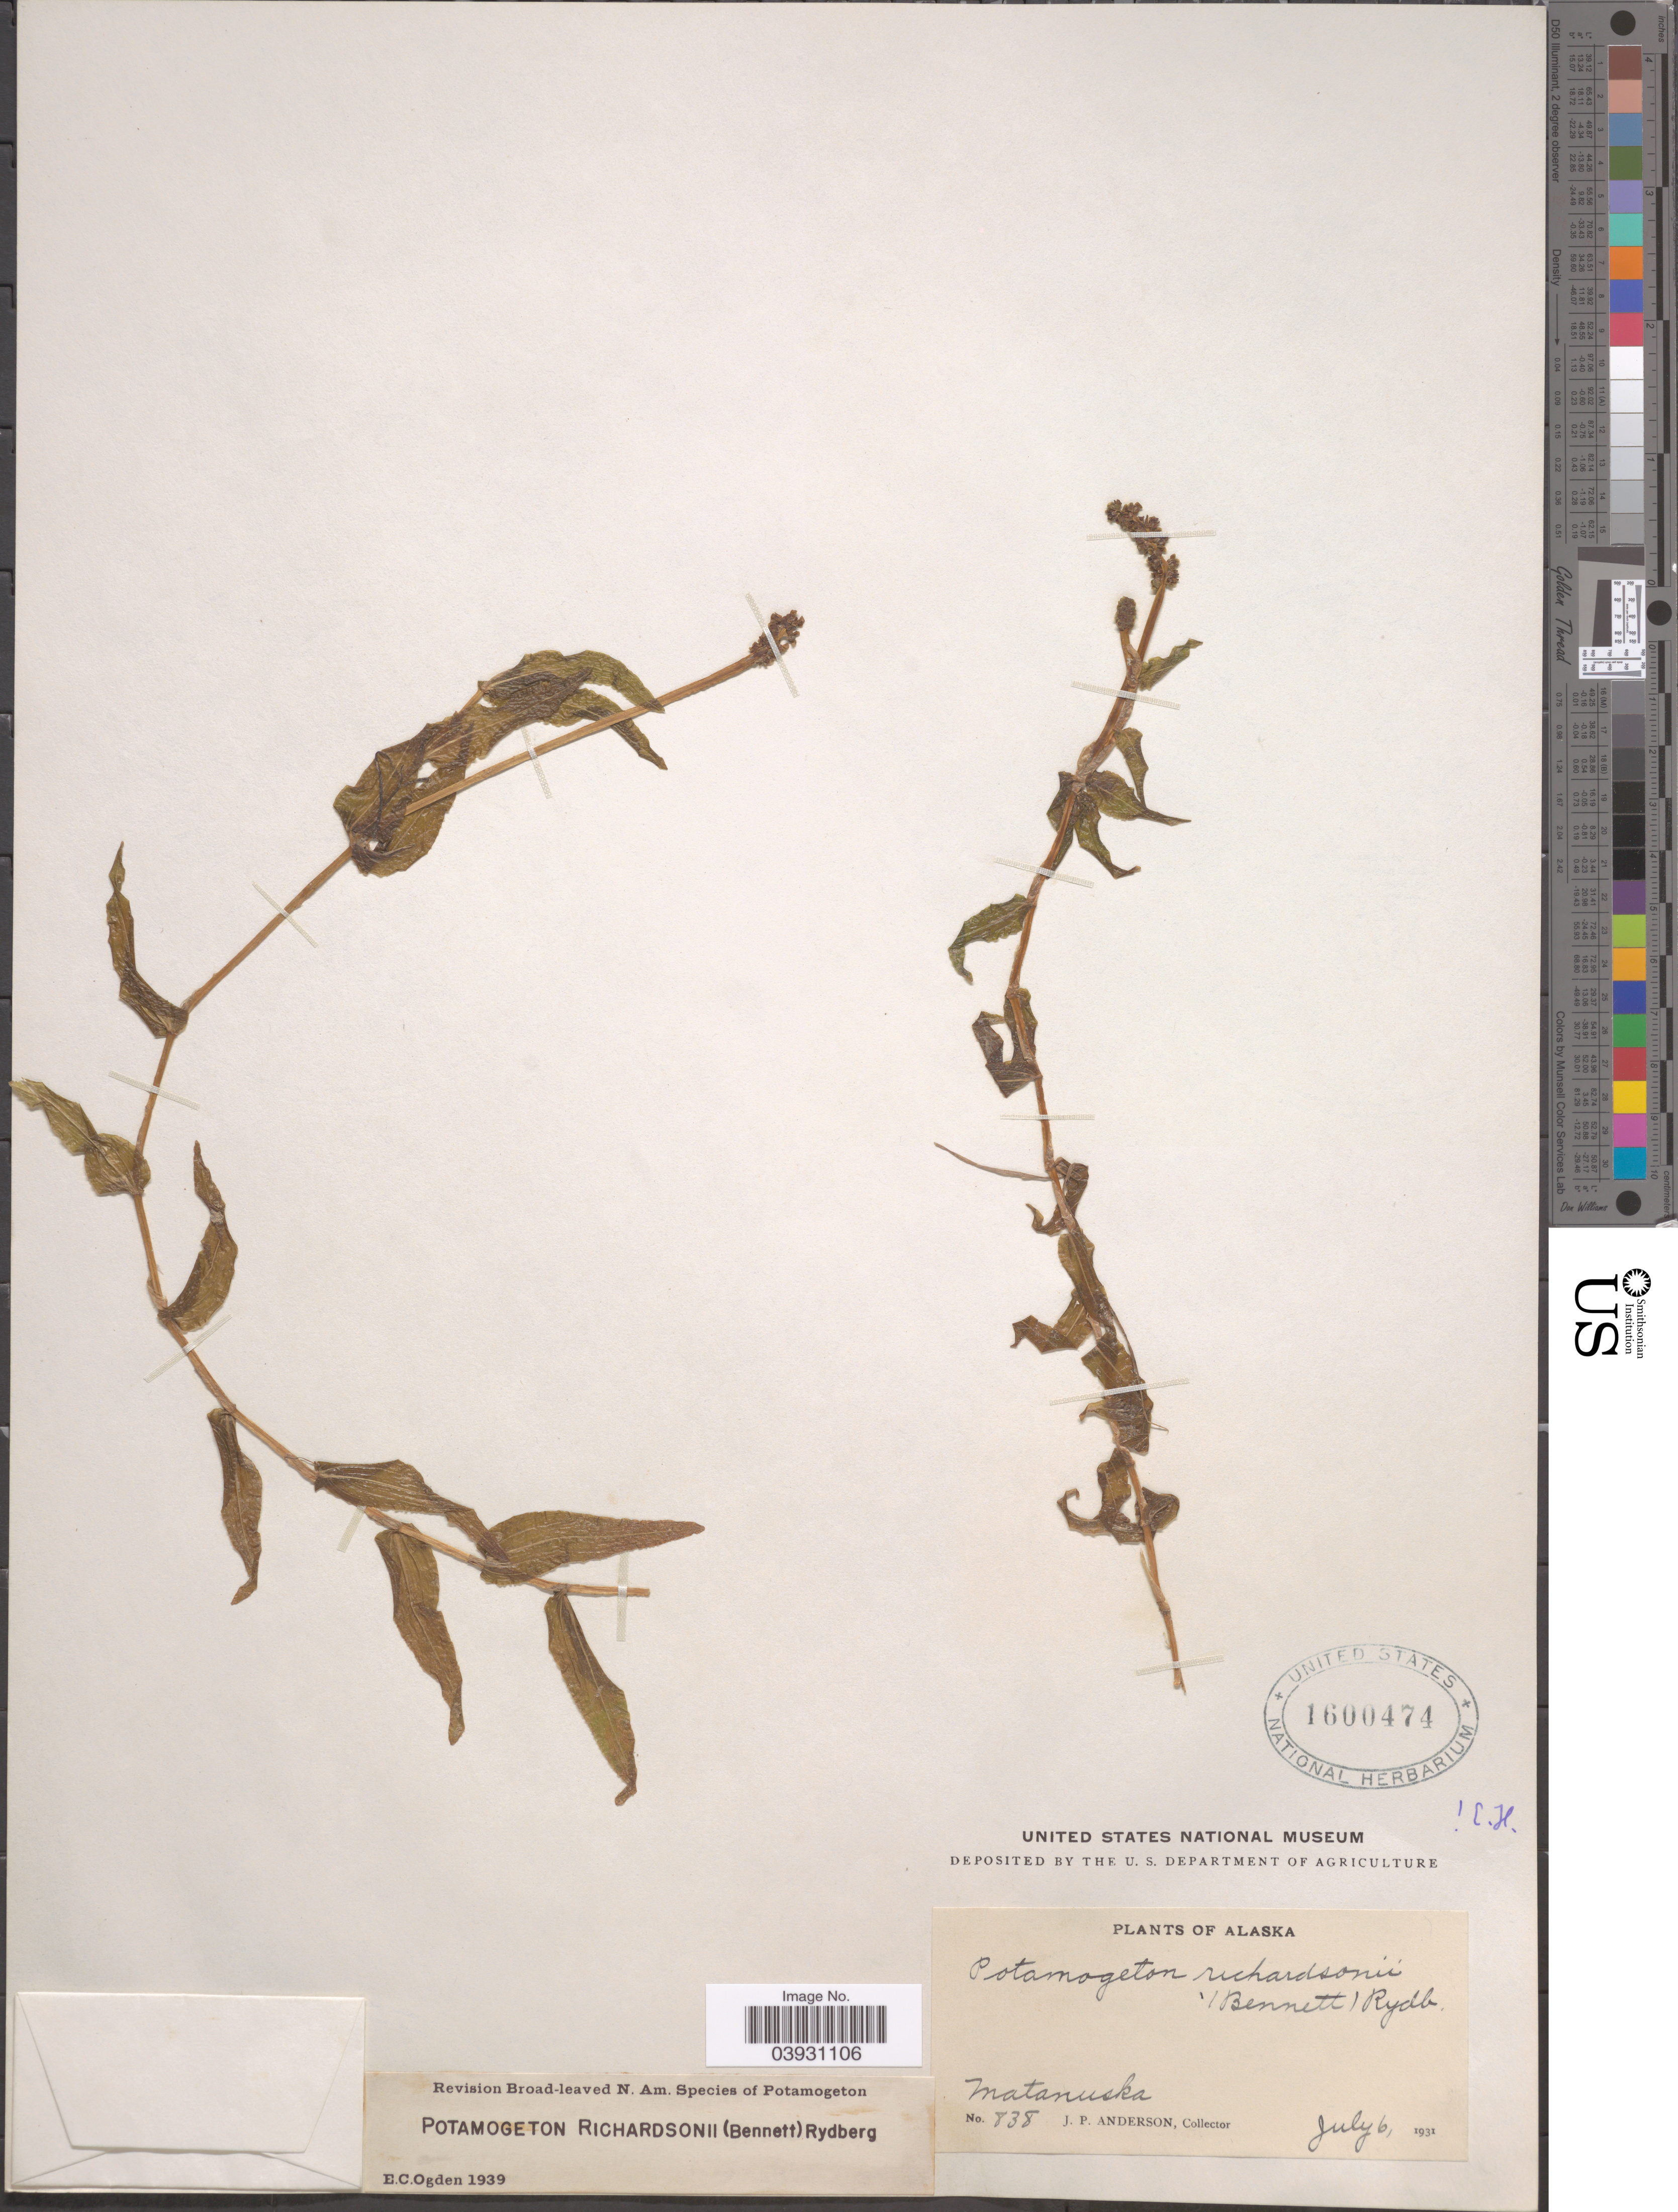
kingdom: Plantae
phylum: Tracheophyta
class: Liliopsida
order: Alismatales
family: Potamogetonaceae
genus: Potamogeton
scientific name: Potamogeton richardsonii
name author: (A.W. Benn.) Rydb.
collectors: J. P. Anderson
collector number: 838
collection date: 1931-07-06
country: United States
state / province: Alaska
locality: Matanuska.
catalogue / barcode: US 1600474